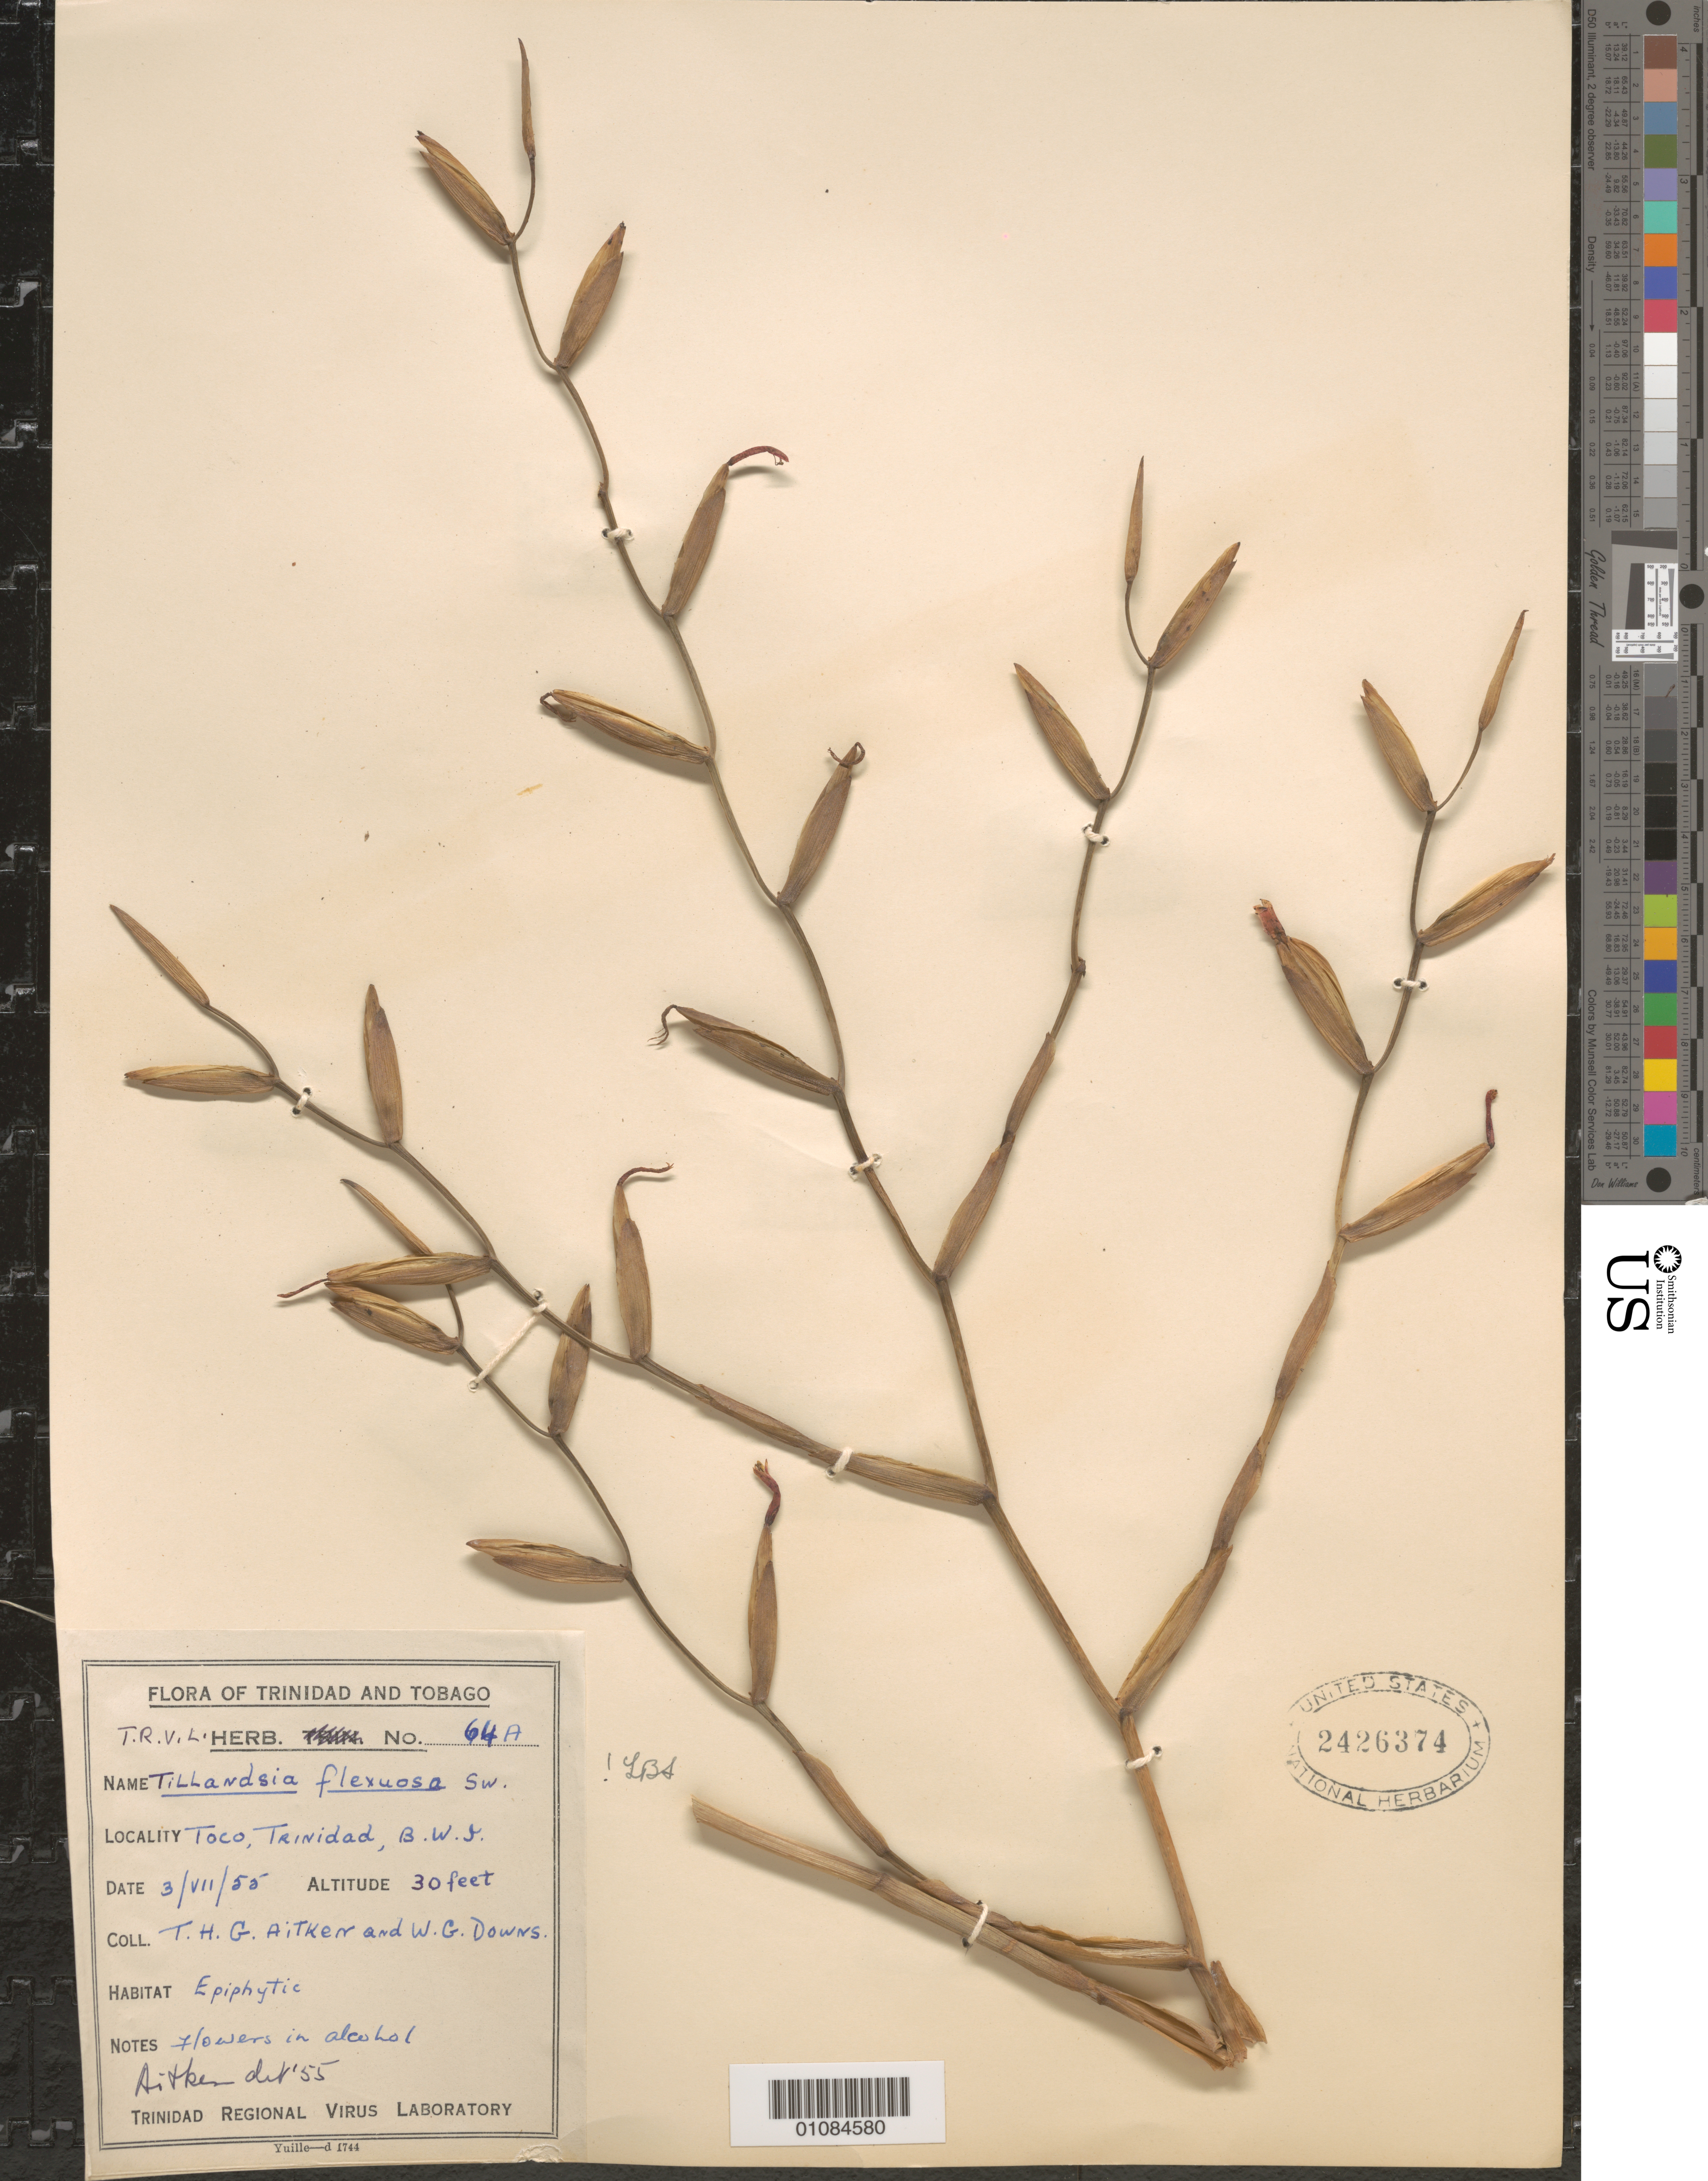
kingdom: Plantae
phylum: Tracheophyta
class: Liliopsida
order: Poales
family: Bromeliaceae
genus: Tillandsia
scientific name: Tillandsia flexuosa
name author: Sw.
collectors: T. Aitken & W. G. Downs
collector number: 64A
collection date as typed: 03 Jul 1955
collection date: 1955-07-03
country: Trinidad and Tobago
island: Trinidad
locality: Toco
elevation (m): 9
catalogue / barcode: US 2426374